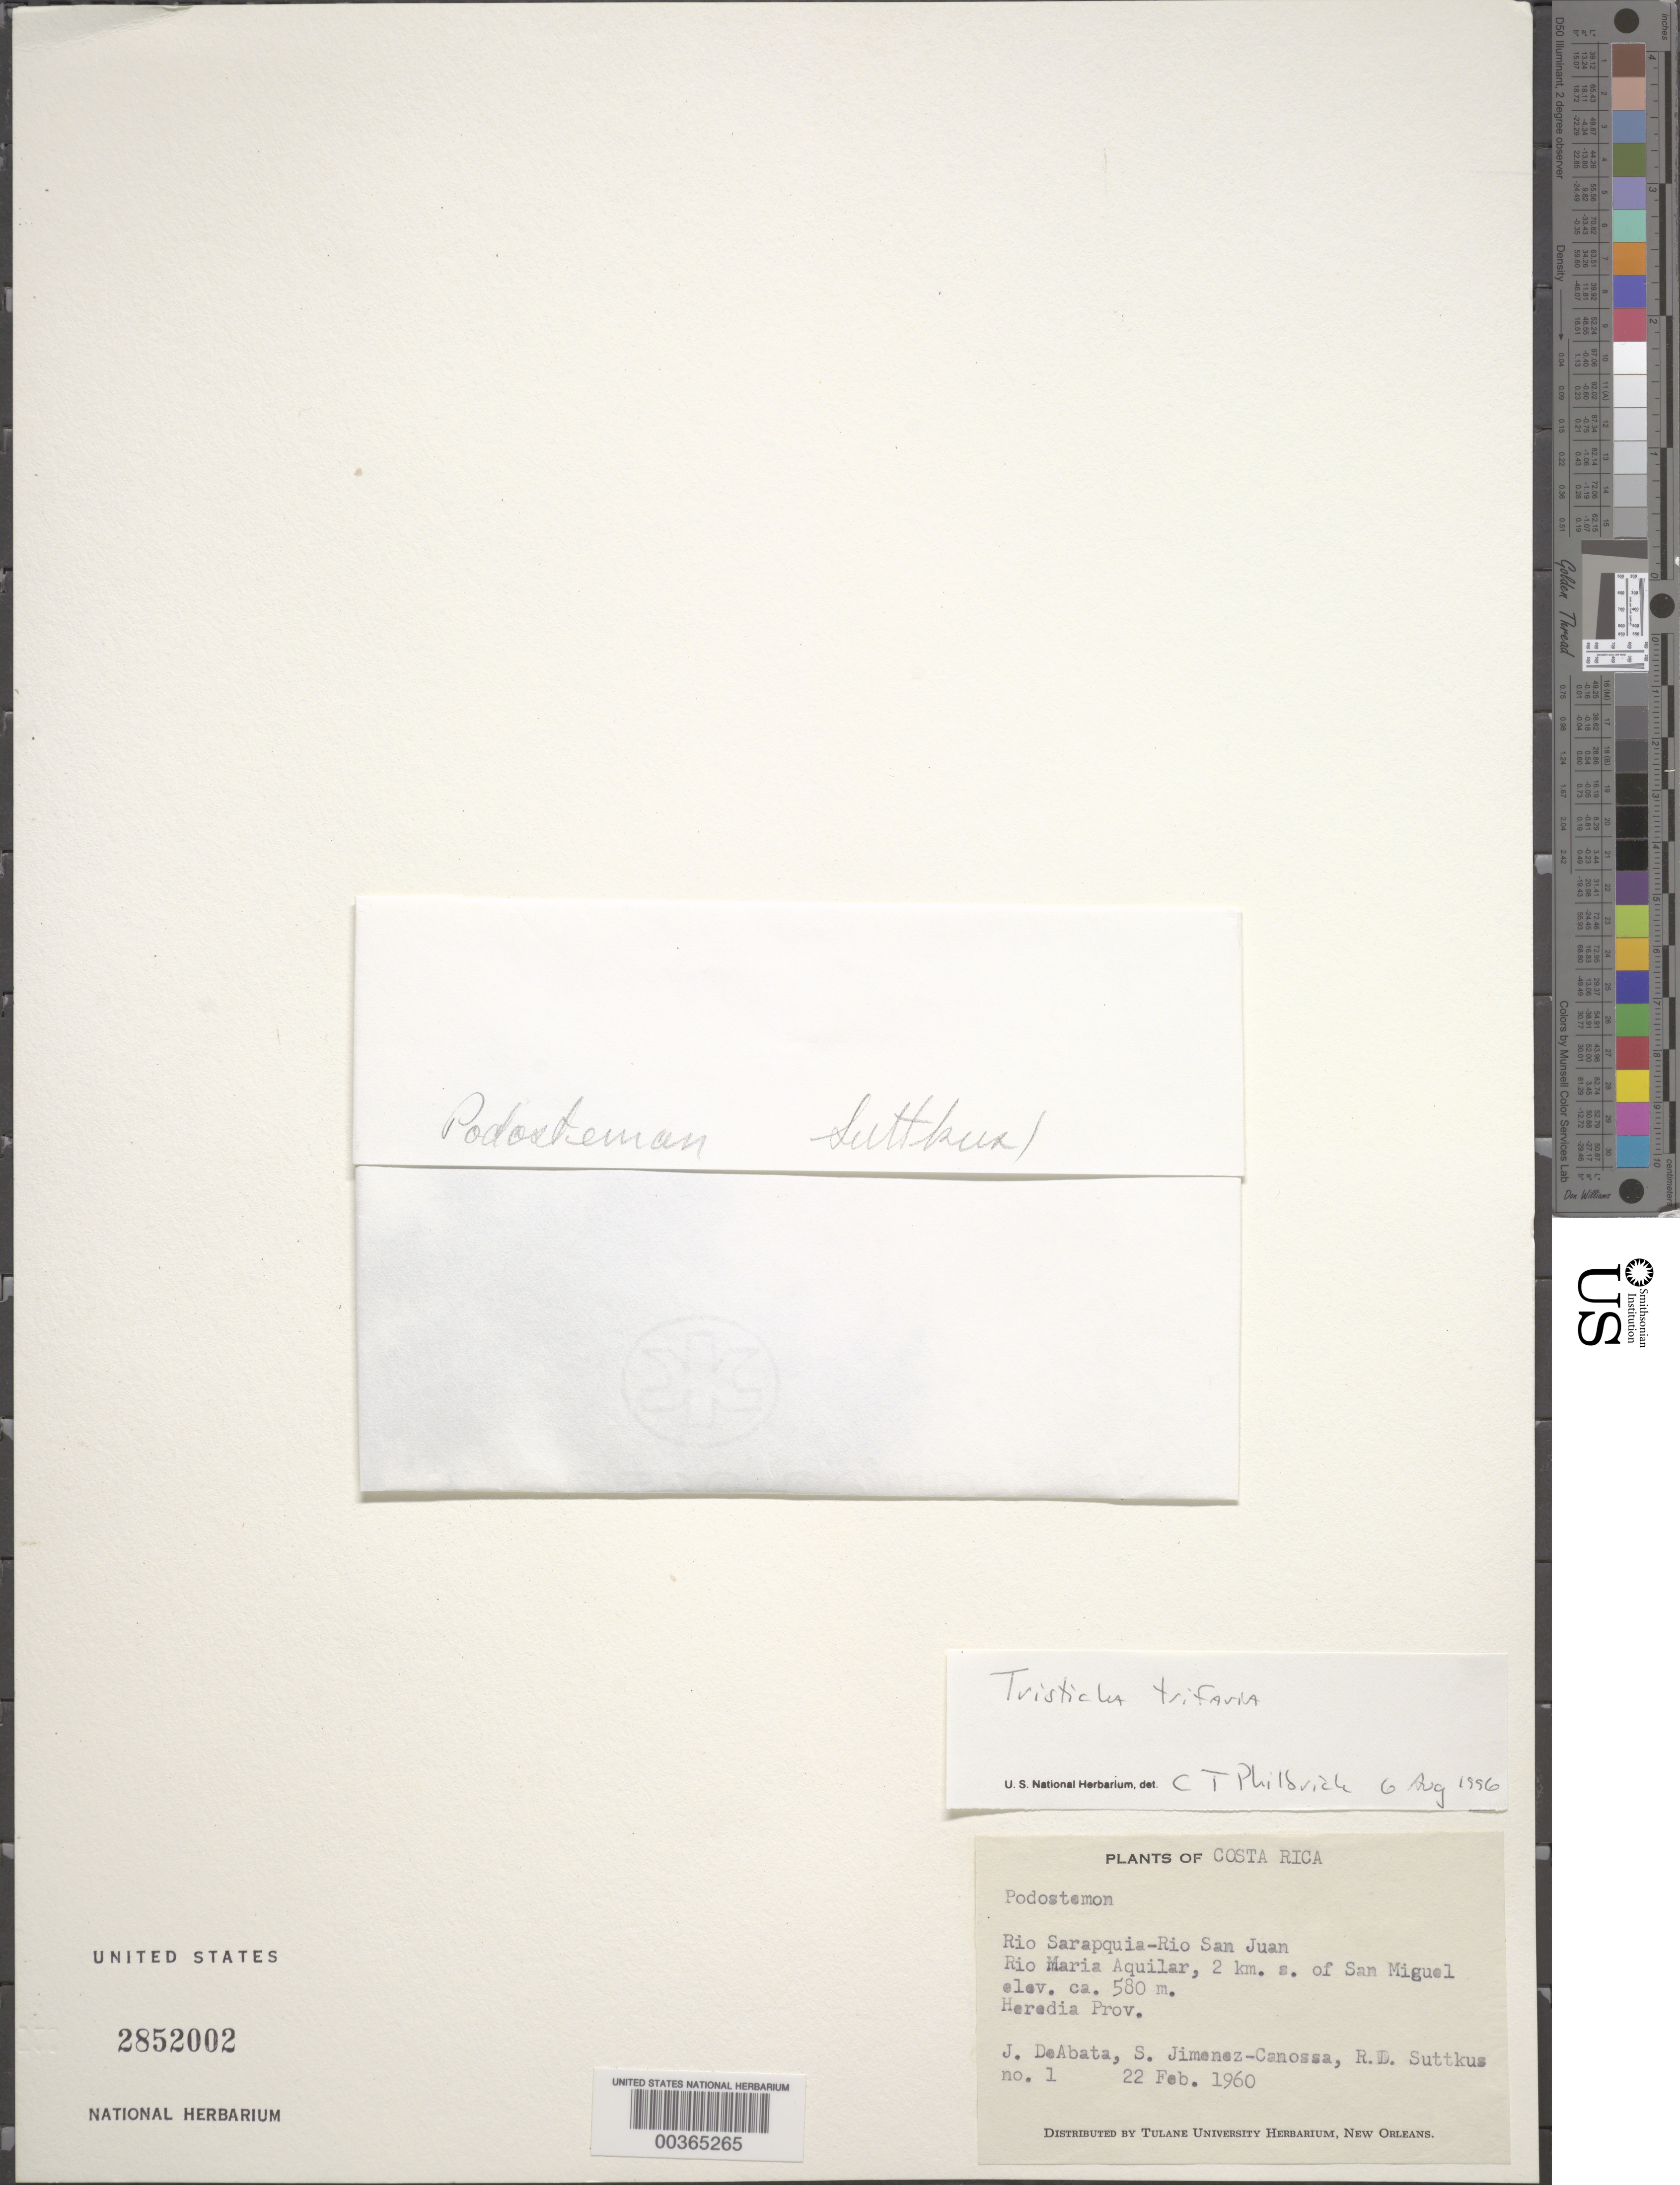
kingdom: Plantae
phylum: Tracheophyta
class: Magnoliopsida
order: Malpighiales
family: Podostemaceae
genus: Tristicha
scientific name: Tristicha trifaria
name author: (Willd.) Spreng.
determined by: Philbrick, C. Thomas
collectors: R. Suttkus, S. Jimenez Canossa & J. Deabata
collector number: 1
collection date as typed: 22 Feb 1960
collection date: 1960-02-22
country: Costa Rica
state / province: Heredia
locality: Rio maria aguilar, s of san miguel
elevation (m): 580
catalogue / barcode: US 2852002